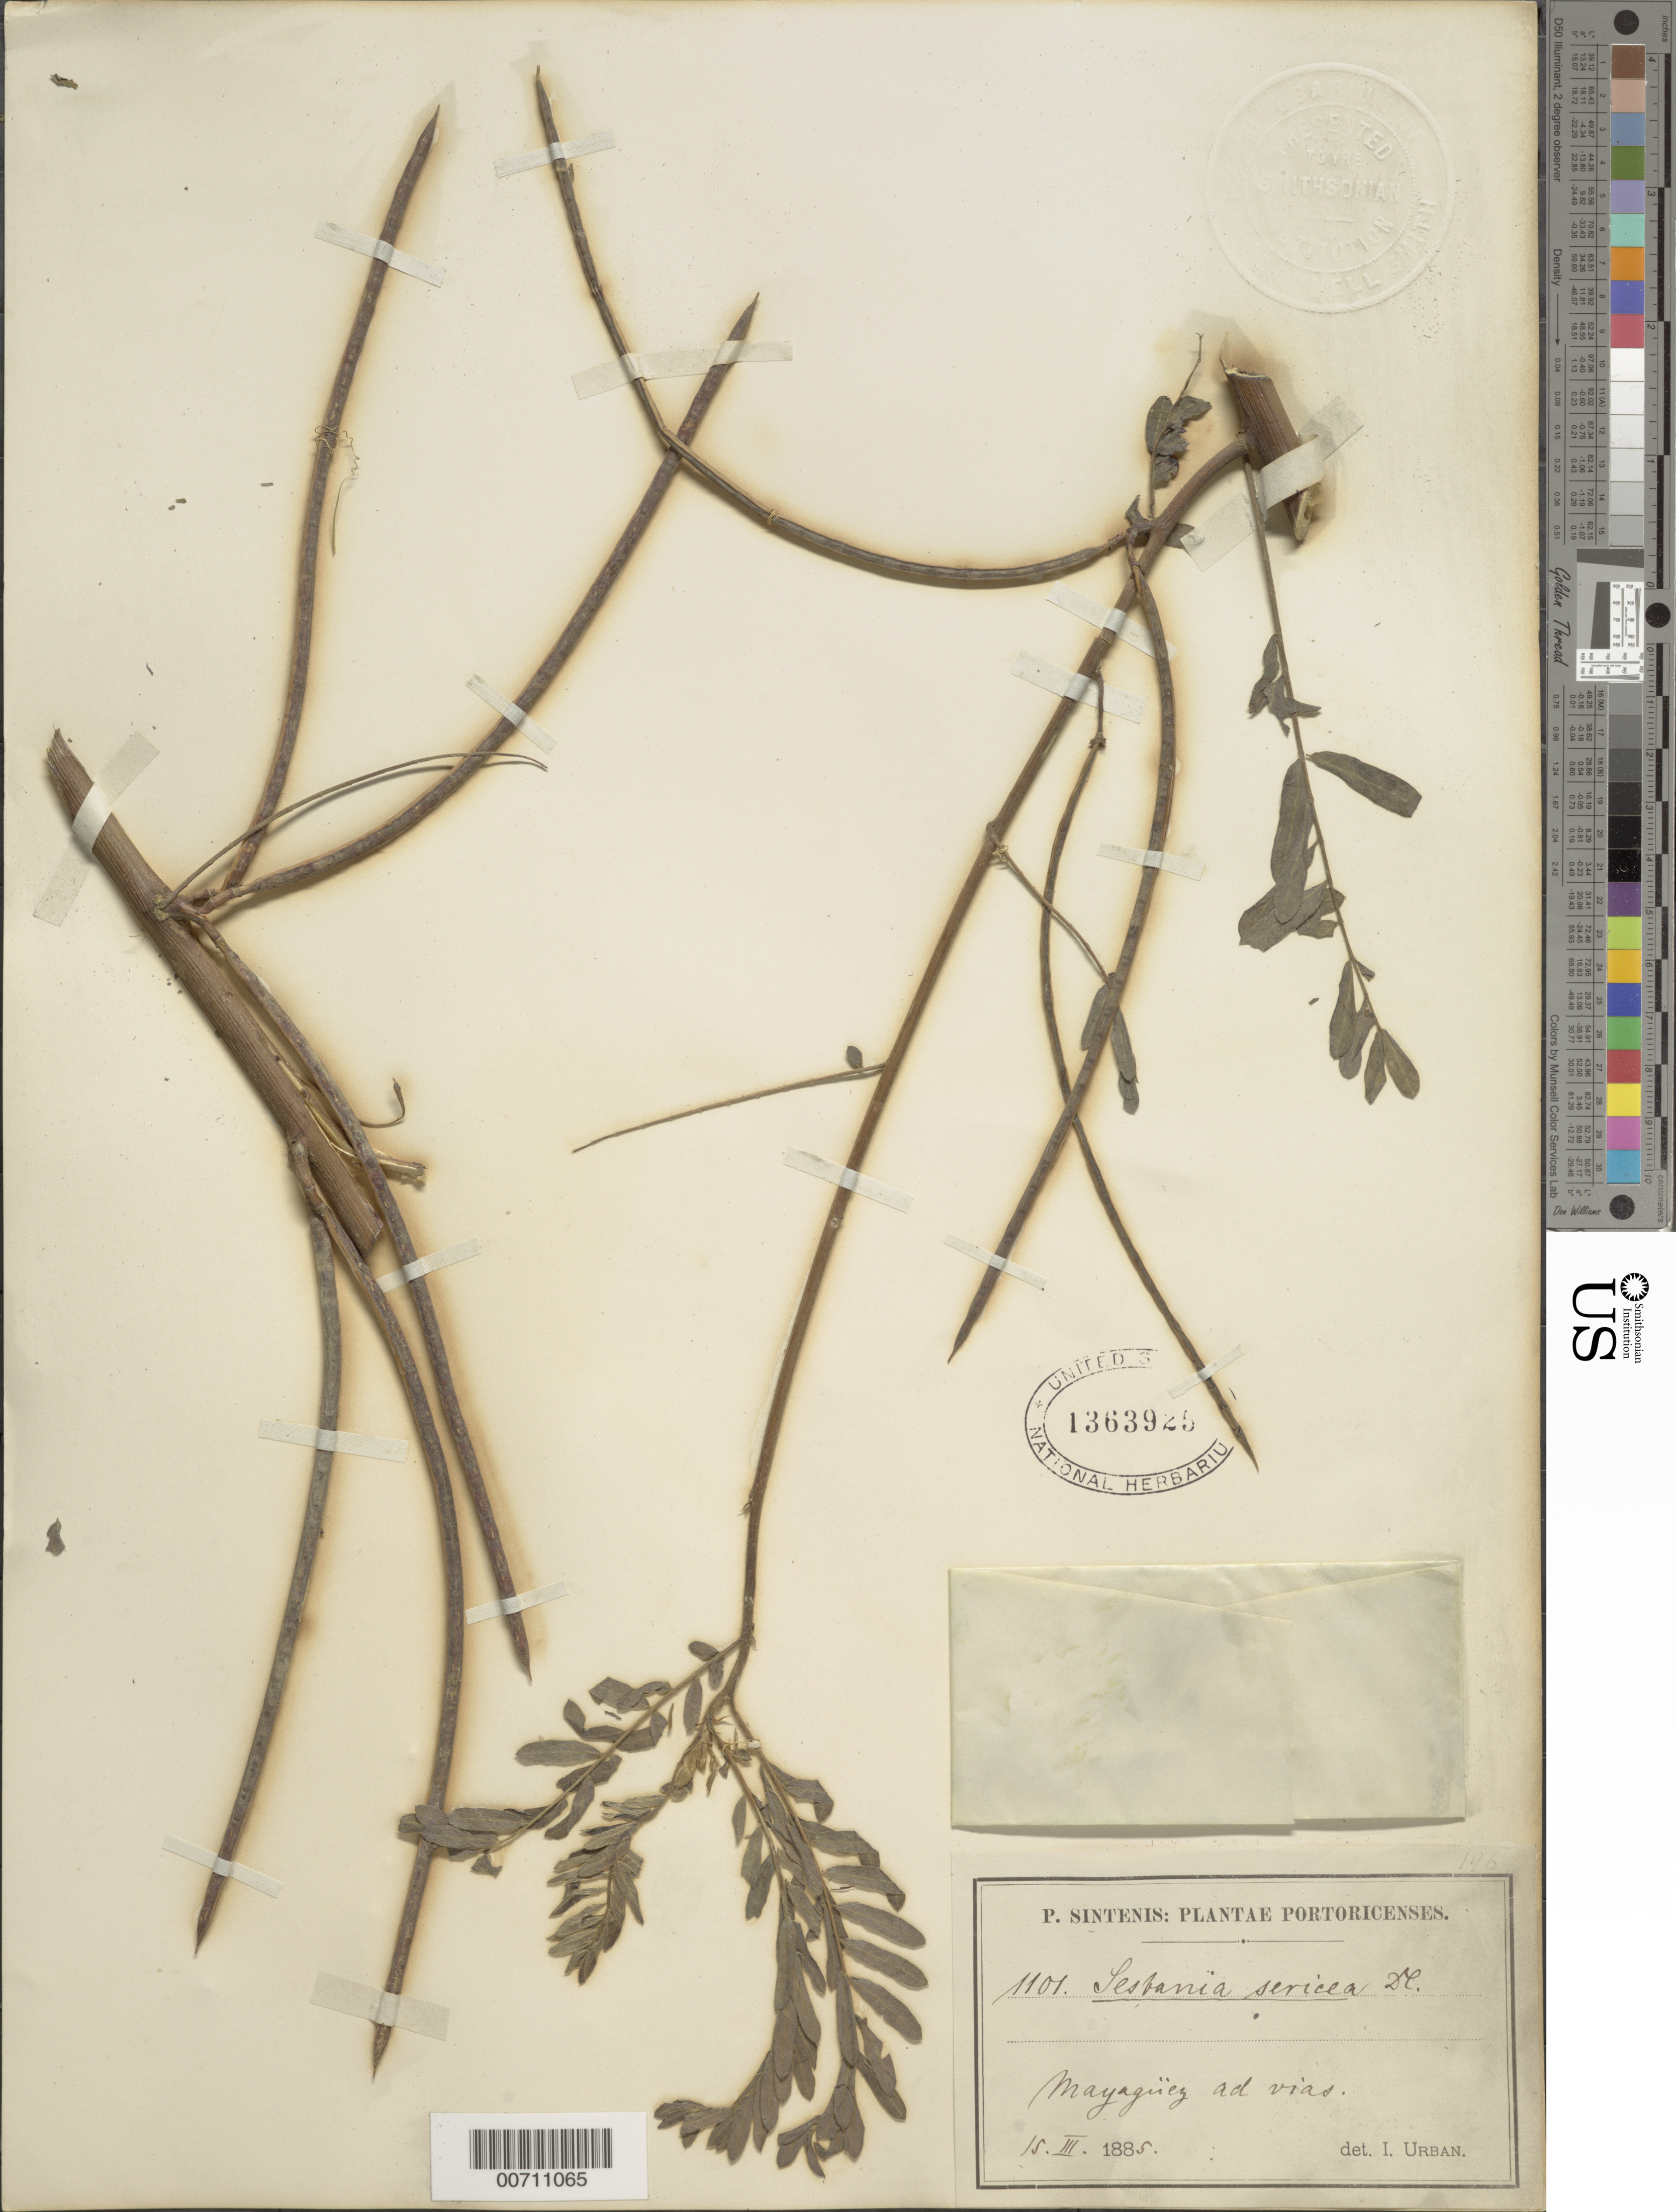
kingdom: Plantae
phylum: Tracheophyta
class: Magnoliopsida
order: Fabales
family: Fabaceae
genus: Sesbania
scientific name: Sesbania sericea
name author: (Willd.) Link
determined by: Urban, Ignatz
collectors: P. Sintenis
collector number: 1101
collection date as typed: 15 Mar 1885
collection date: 1885-03-15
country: Puerto Rico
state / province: Mayaguez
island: Greater Antilles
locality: ad vias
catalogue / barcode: US 1363925